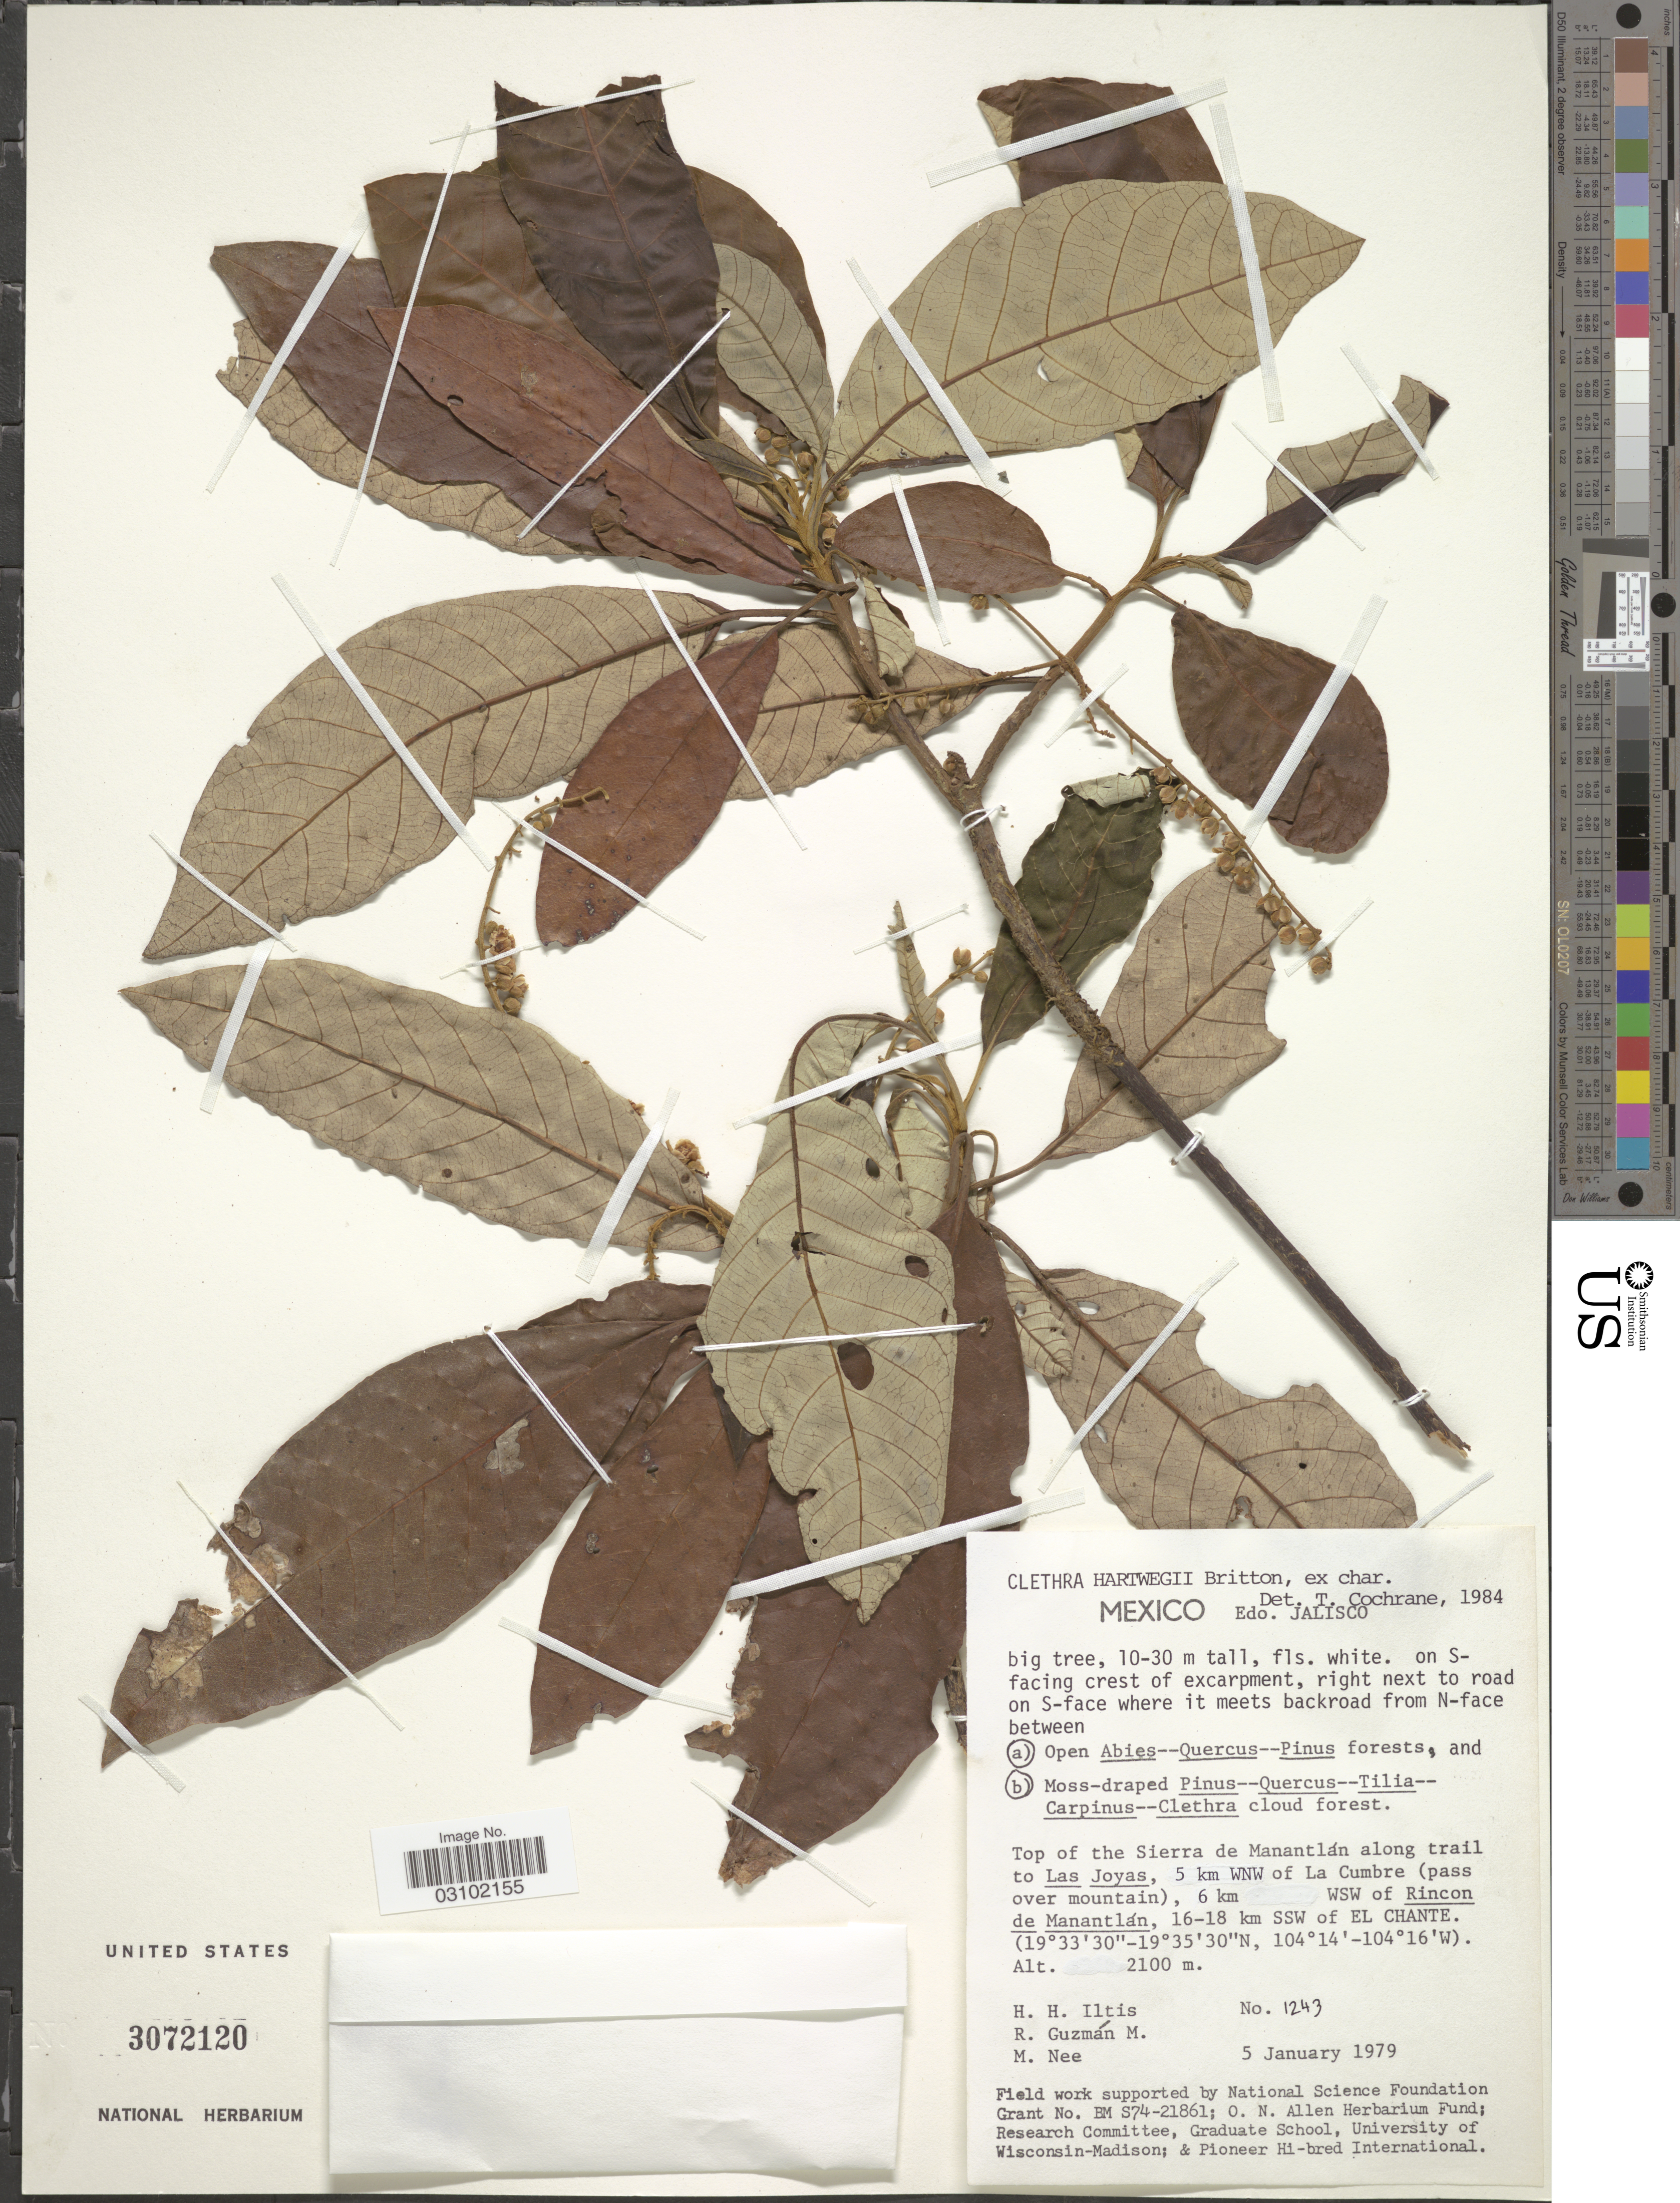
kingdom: Plantae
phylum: Tracheophyta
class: Magnoliopsida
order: Ericales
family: Clethraceae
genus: Clethra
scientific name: Clethra hartwegii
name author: Britton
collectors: H. H. Iltis, R. Guzman-M. & M. Nee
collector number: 1243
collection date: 1979-01-05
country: Mexico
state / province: Jalisco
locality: Top of the Sierra de Manantlán along trail to Las Joyas, 5 km WNW of La Cumbre (pass over mountain), 6 km WSW of Rincon de Manantlán, 16-18 km SSW of El Chante.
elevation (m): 2100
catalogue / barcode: US 3072120